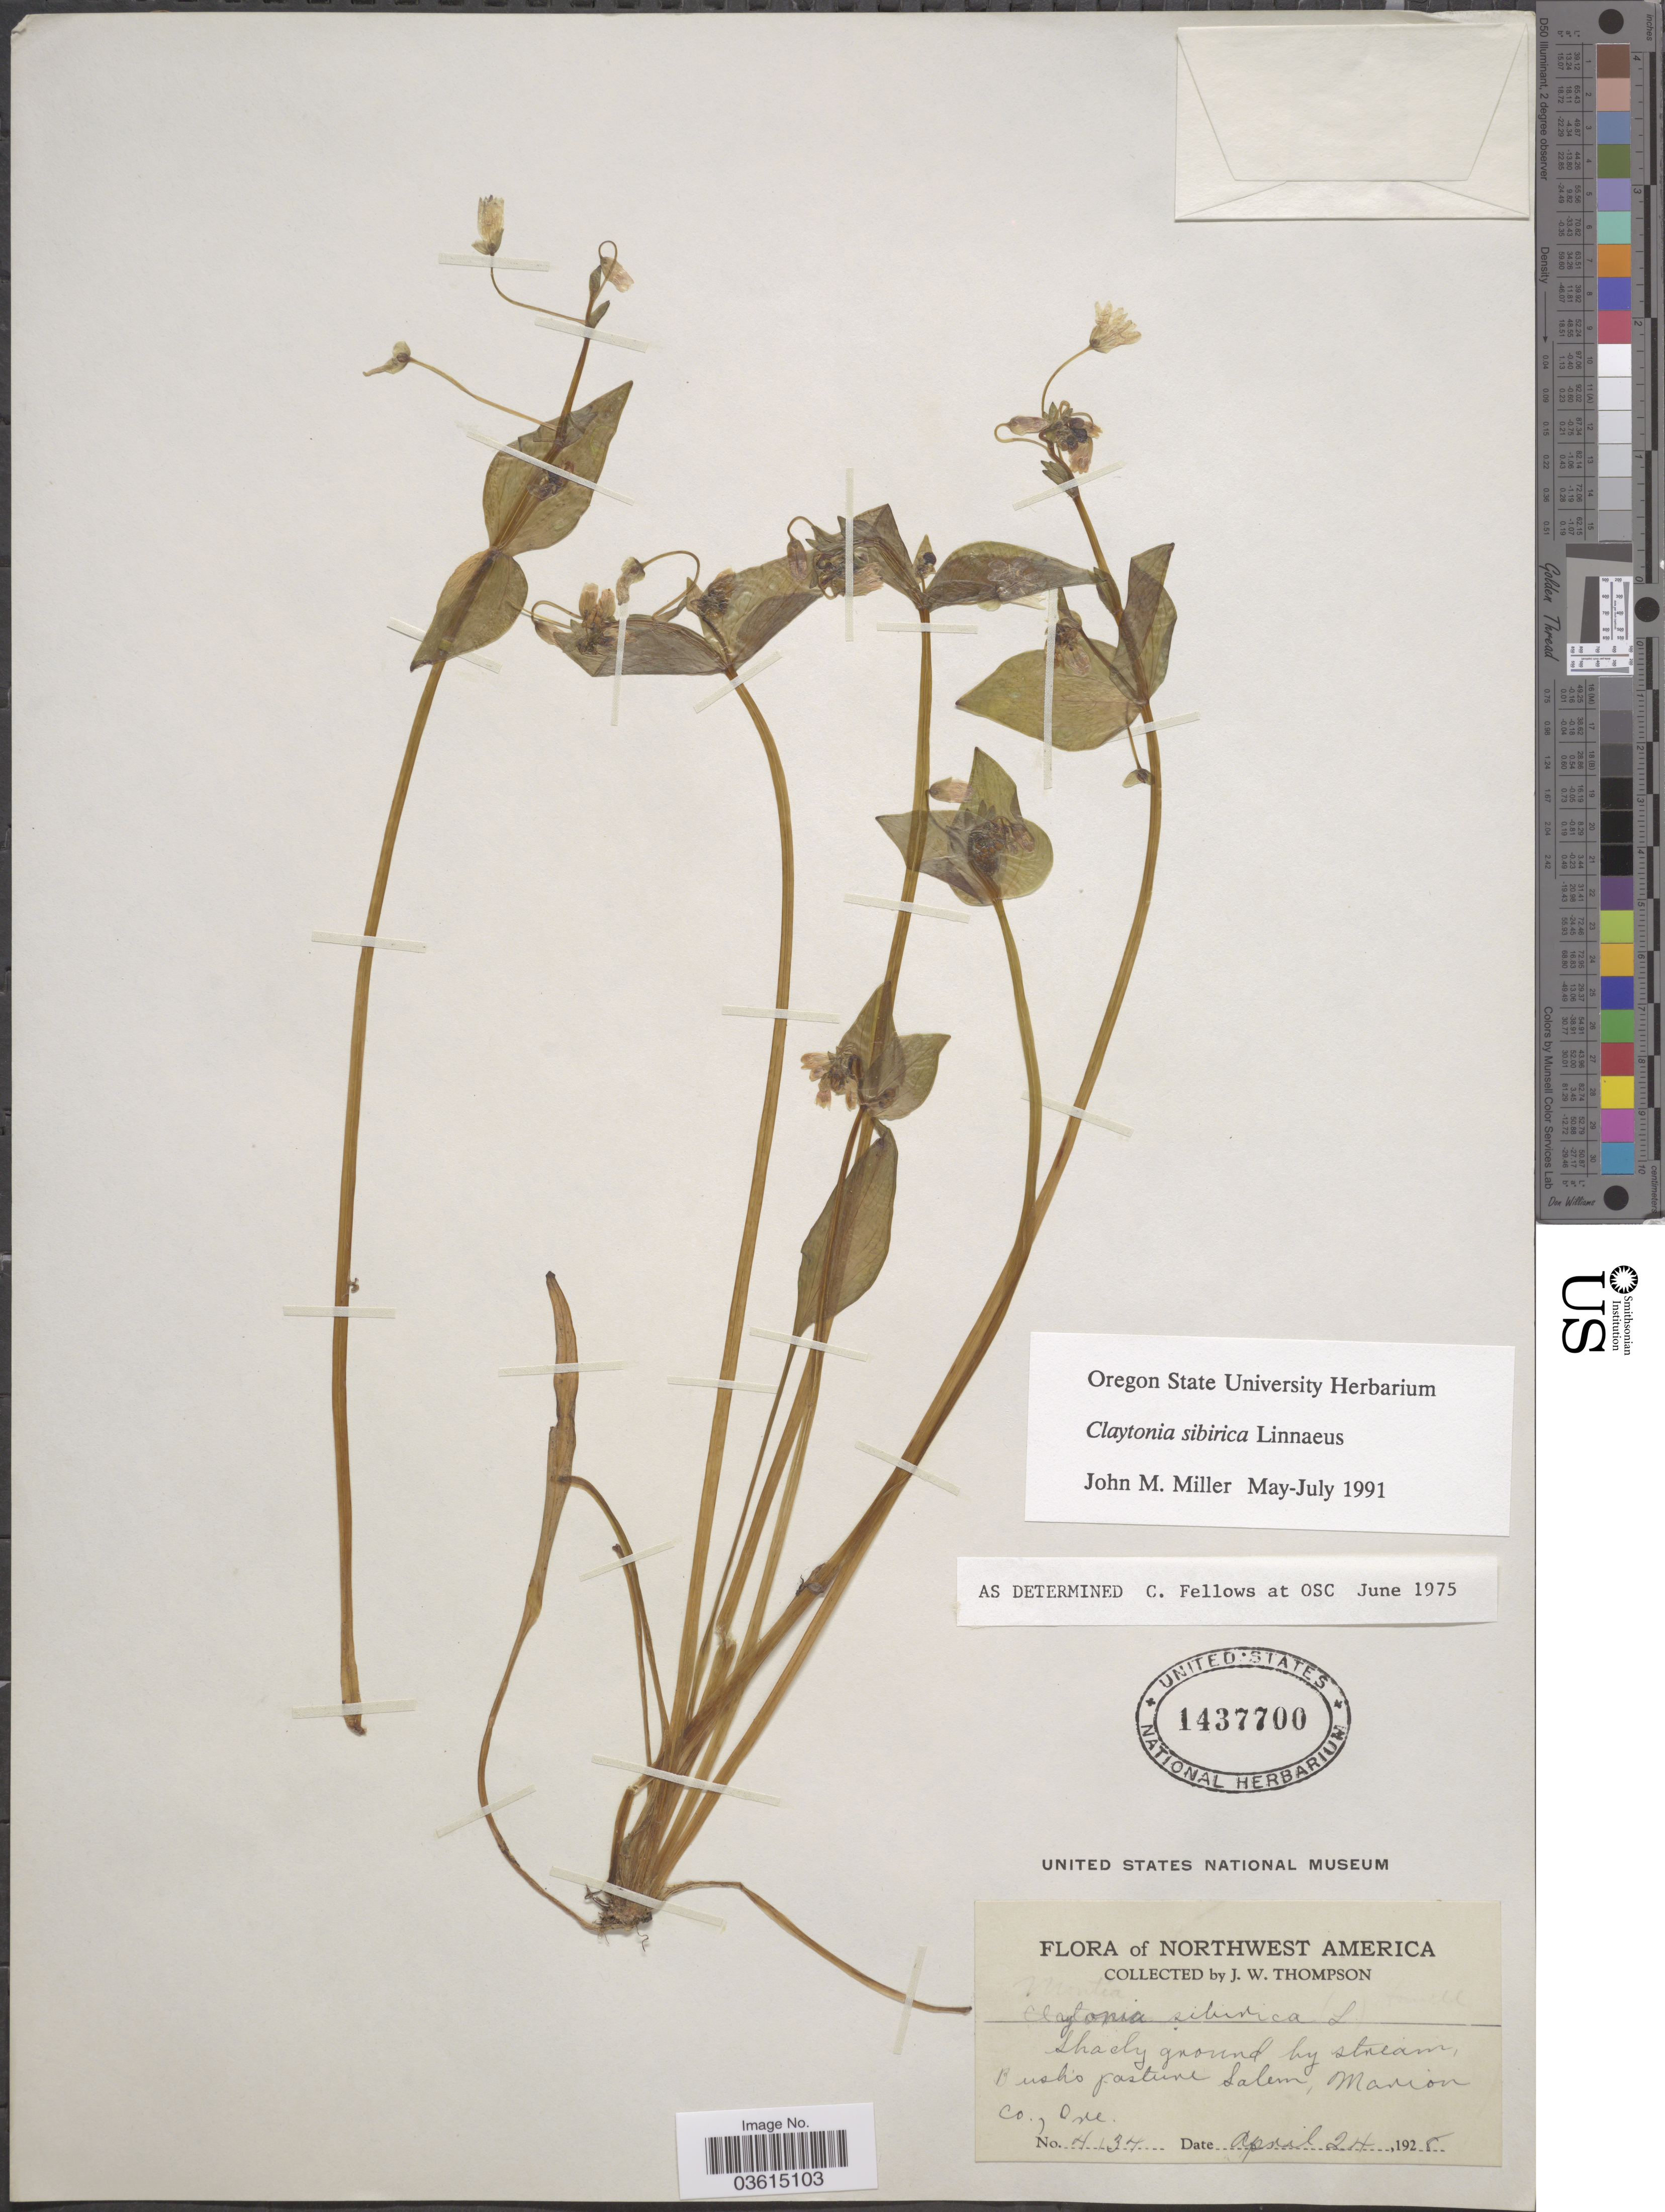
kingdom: Plantae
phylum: Tracheophyta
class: Magnoliopsida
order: Caryophyllales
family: Montiaceae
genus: Claytonia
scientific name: Claytonia sibirica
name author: L.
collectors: J. Thompson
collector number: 4134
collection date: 1928-04-24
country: United States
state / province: Oregon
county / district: Marion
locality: Northwest America. Bush's pasture Salem, Marion Co.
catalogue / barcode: US 1437700